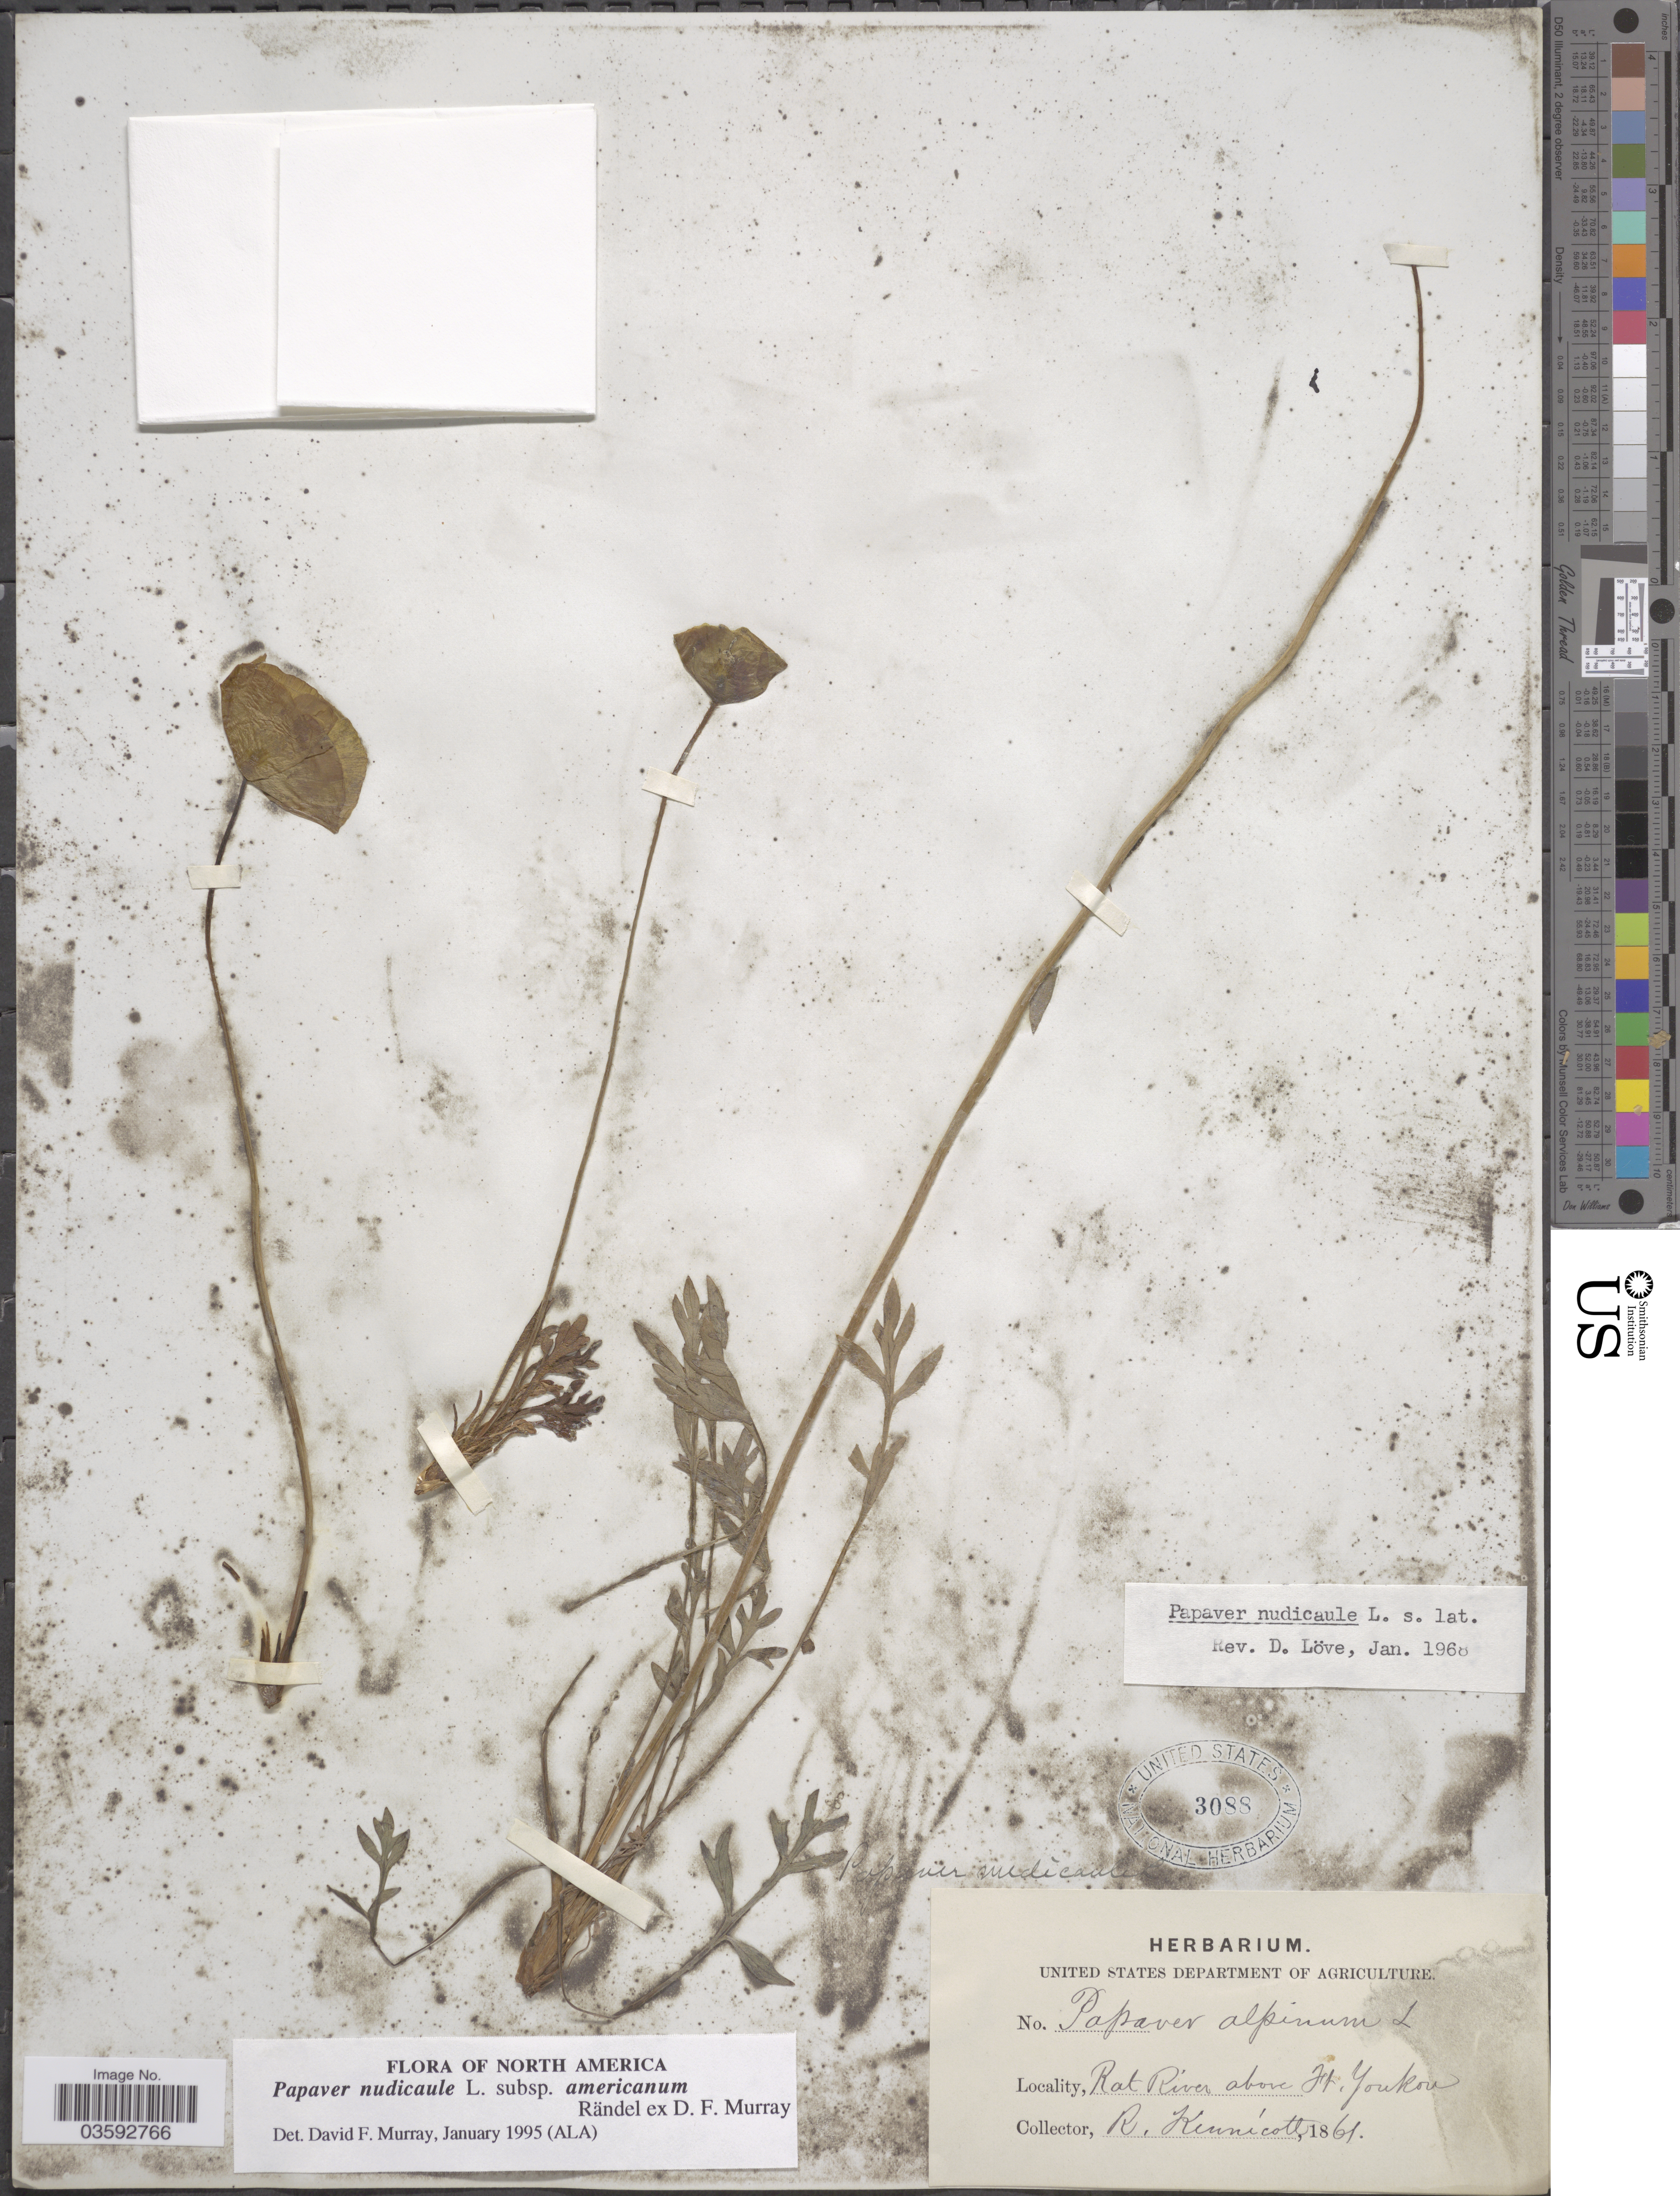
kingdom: Plantae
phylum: Tracheophyta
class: Magnoliopsida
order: Ranunculales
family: Papaveraceae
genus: Papaver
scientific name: Papaver nudicaule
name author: L.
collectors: R. Kennicott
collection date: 1861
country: Canada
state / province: Yukon Territory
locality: Rat River above Ft. Youkon.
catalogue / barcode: US 3088